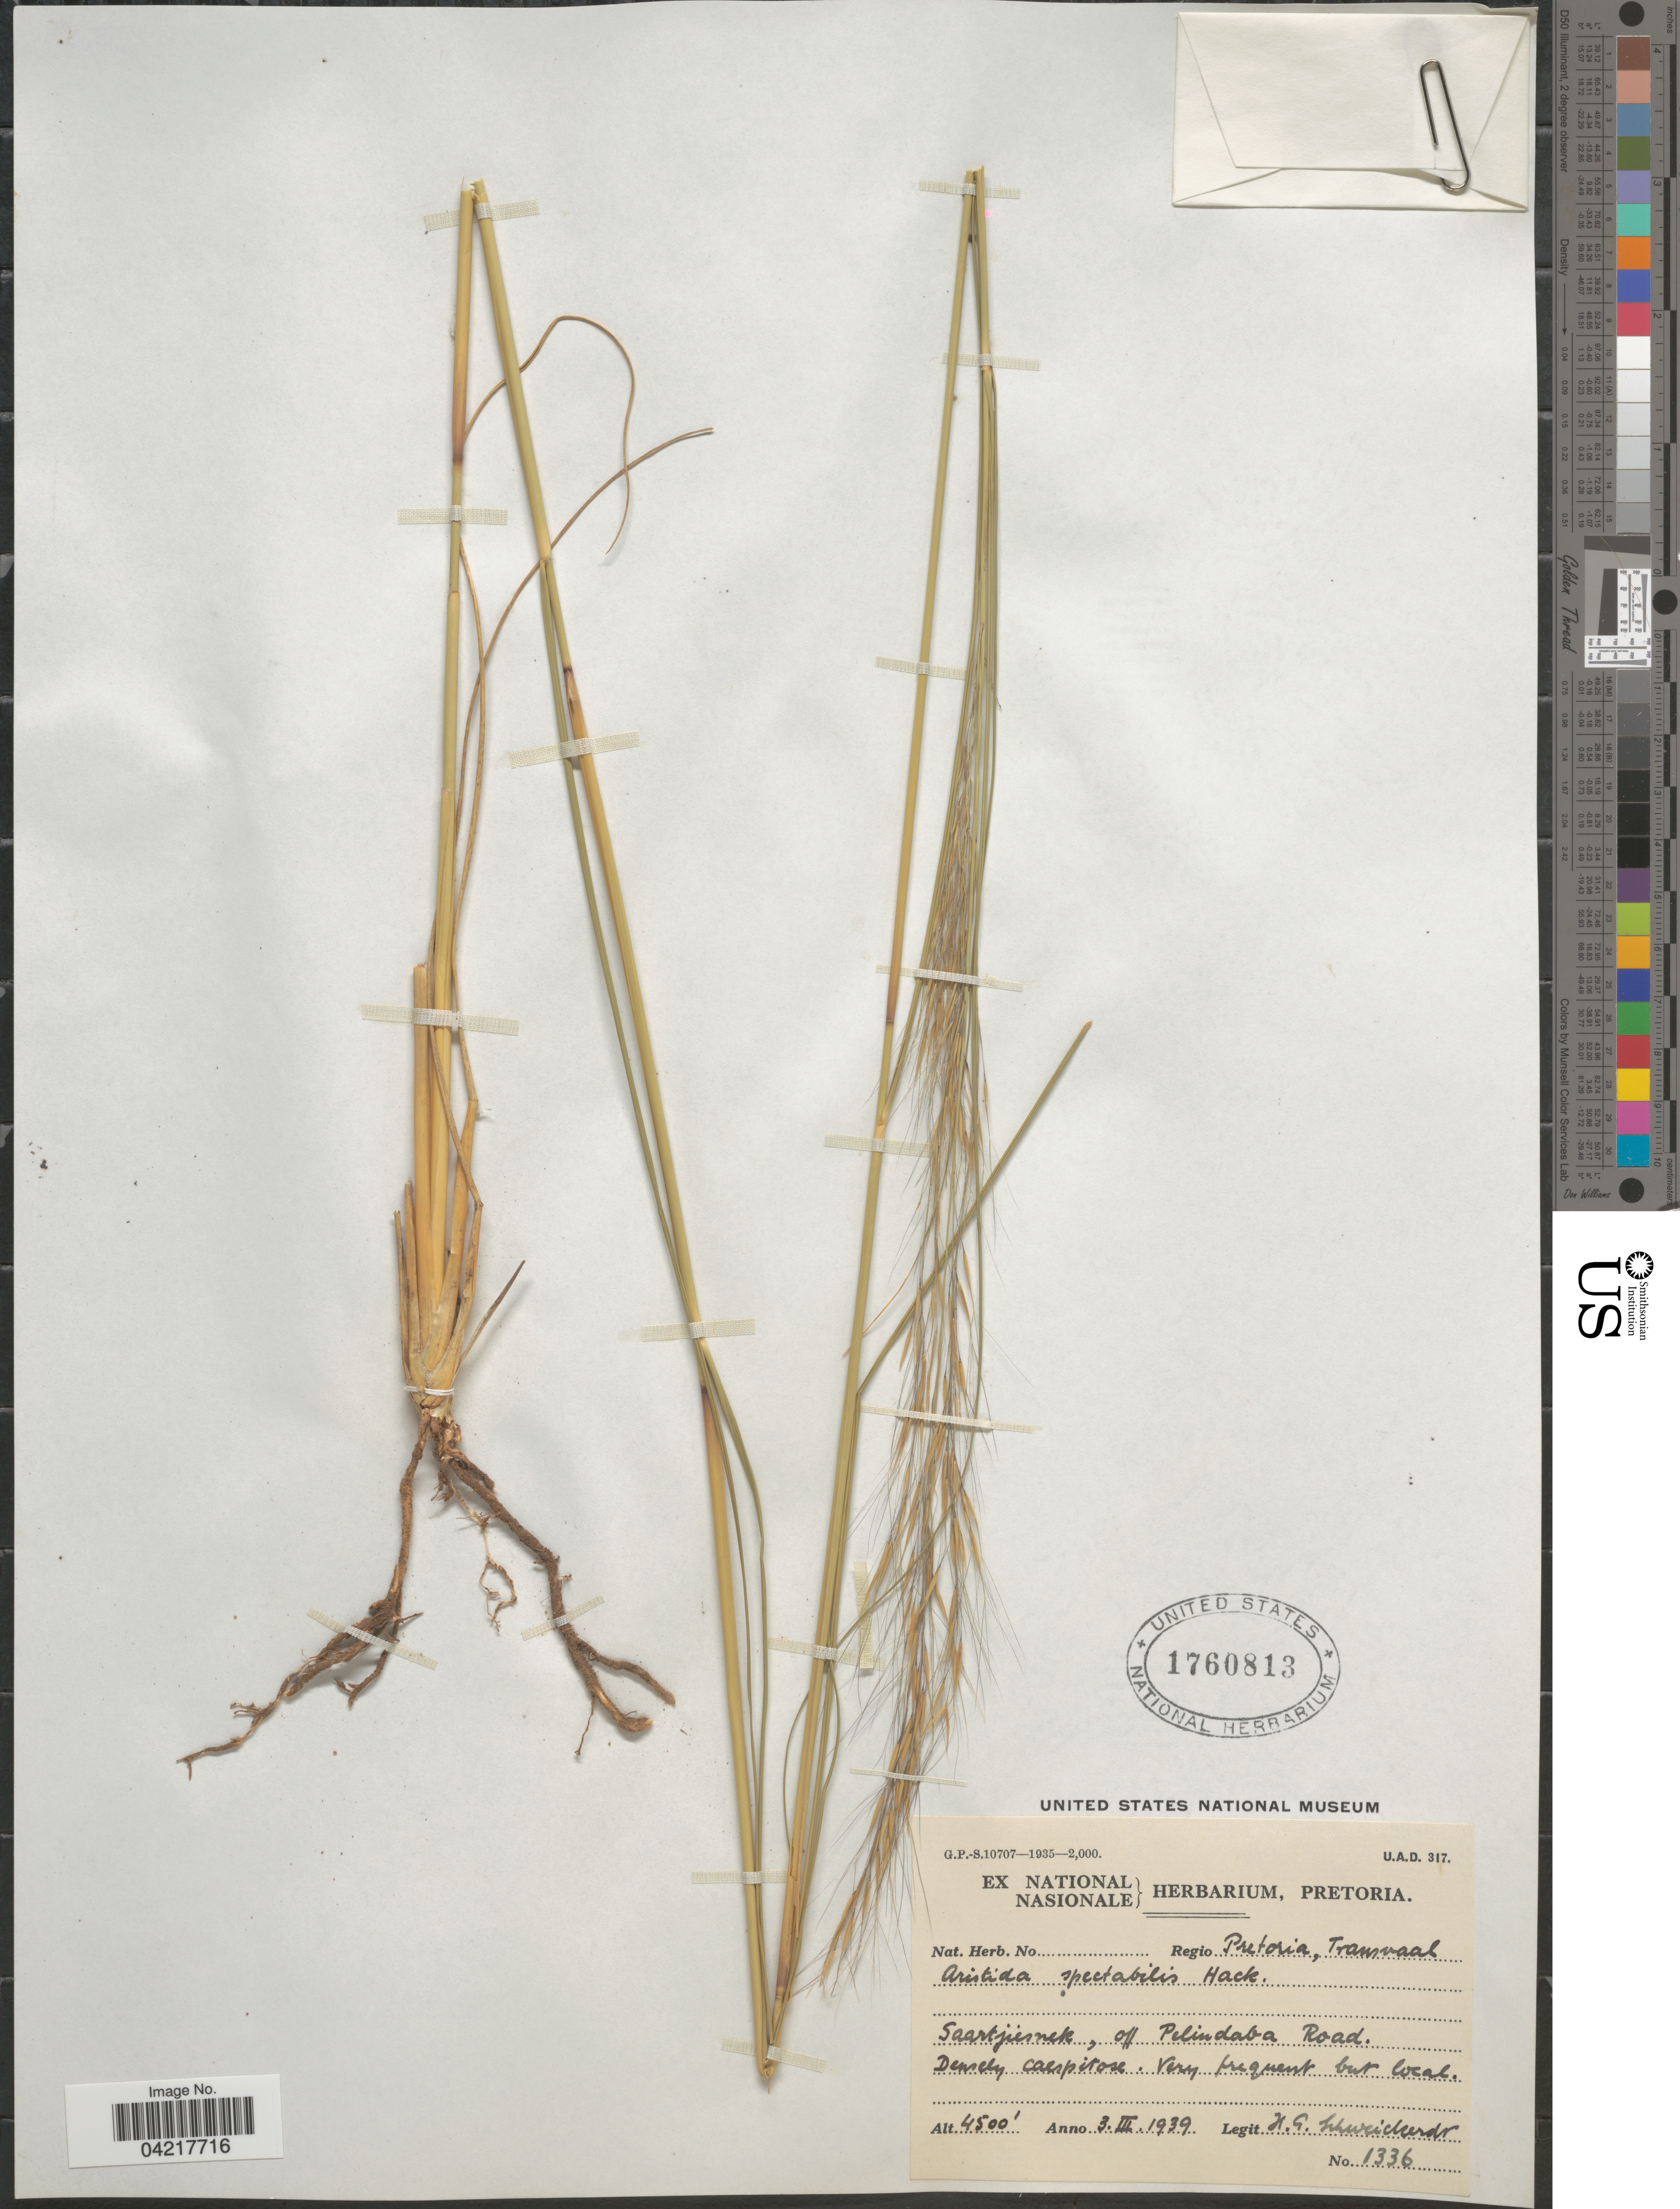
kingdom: Plantae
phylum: Tracheophyta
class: Liliopsida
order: Poales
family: Poaceae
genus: Aristida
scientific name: Aristida spectabilis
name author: Hack.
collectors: H. Schweickerdt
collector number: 1336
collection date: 1939-03-03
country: South Africa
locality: Regio Pretoria, Transvaal. Saartjiesnek, off Pelindaba Road.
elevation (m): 1372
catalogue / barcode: US 1760813